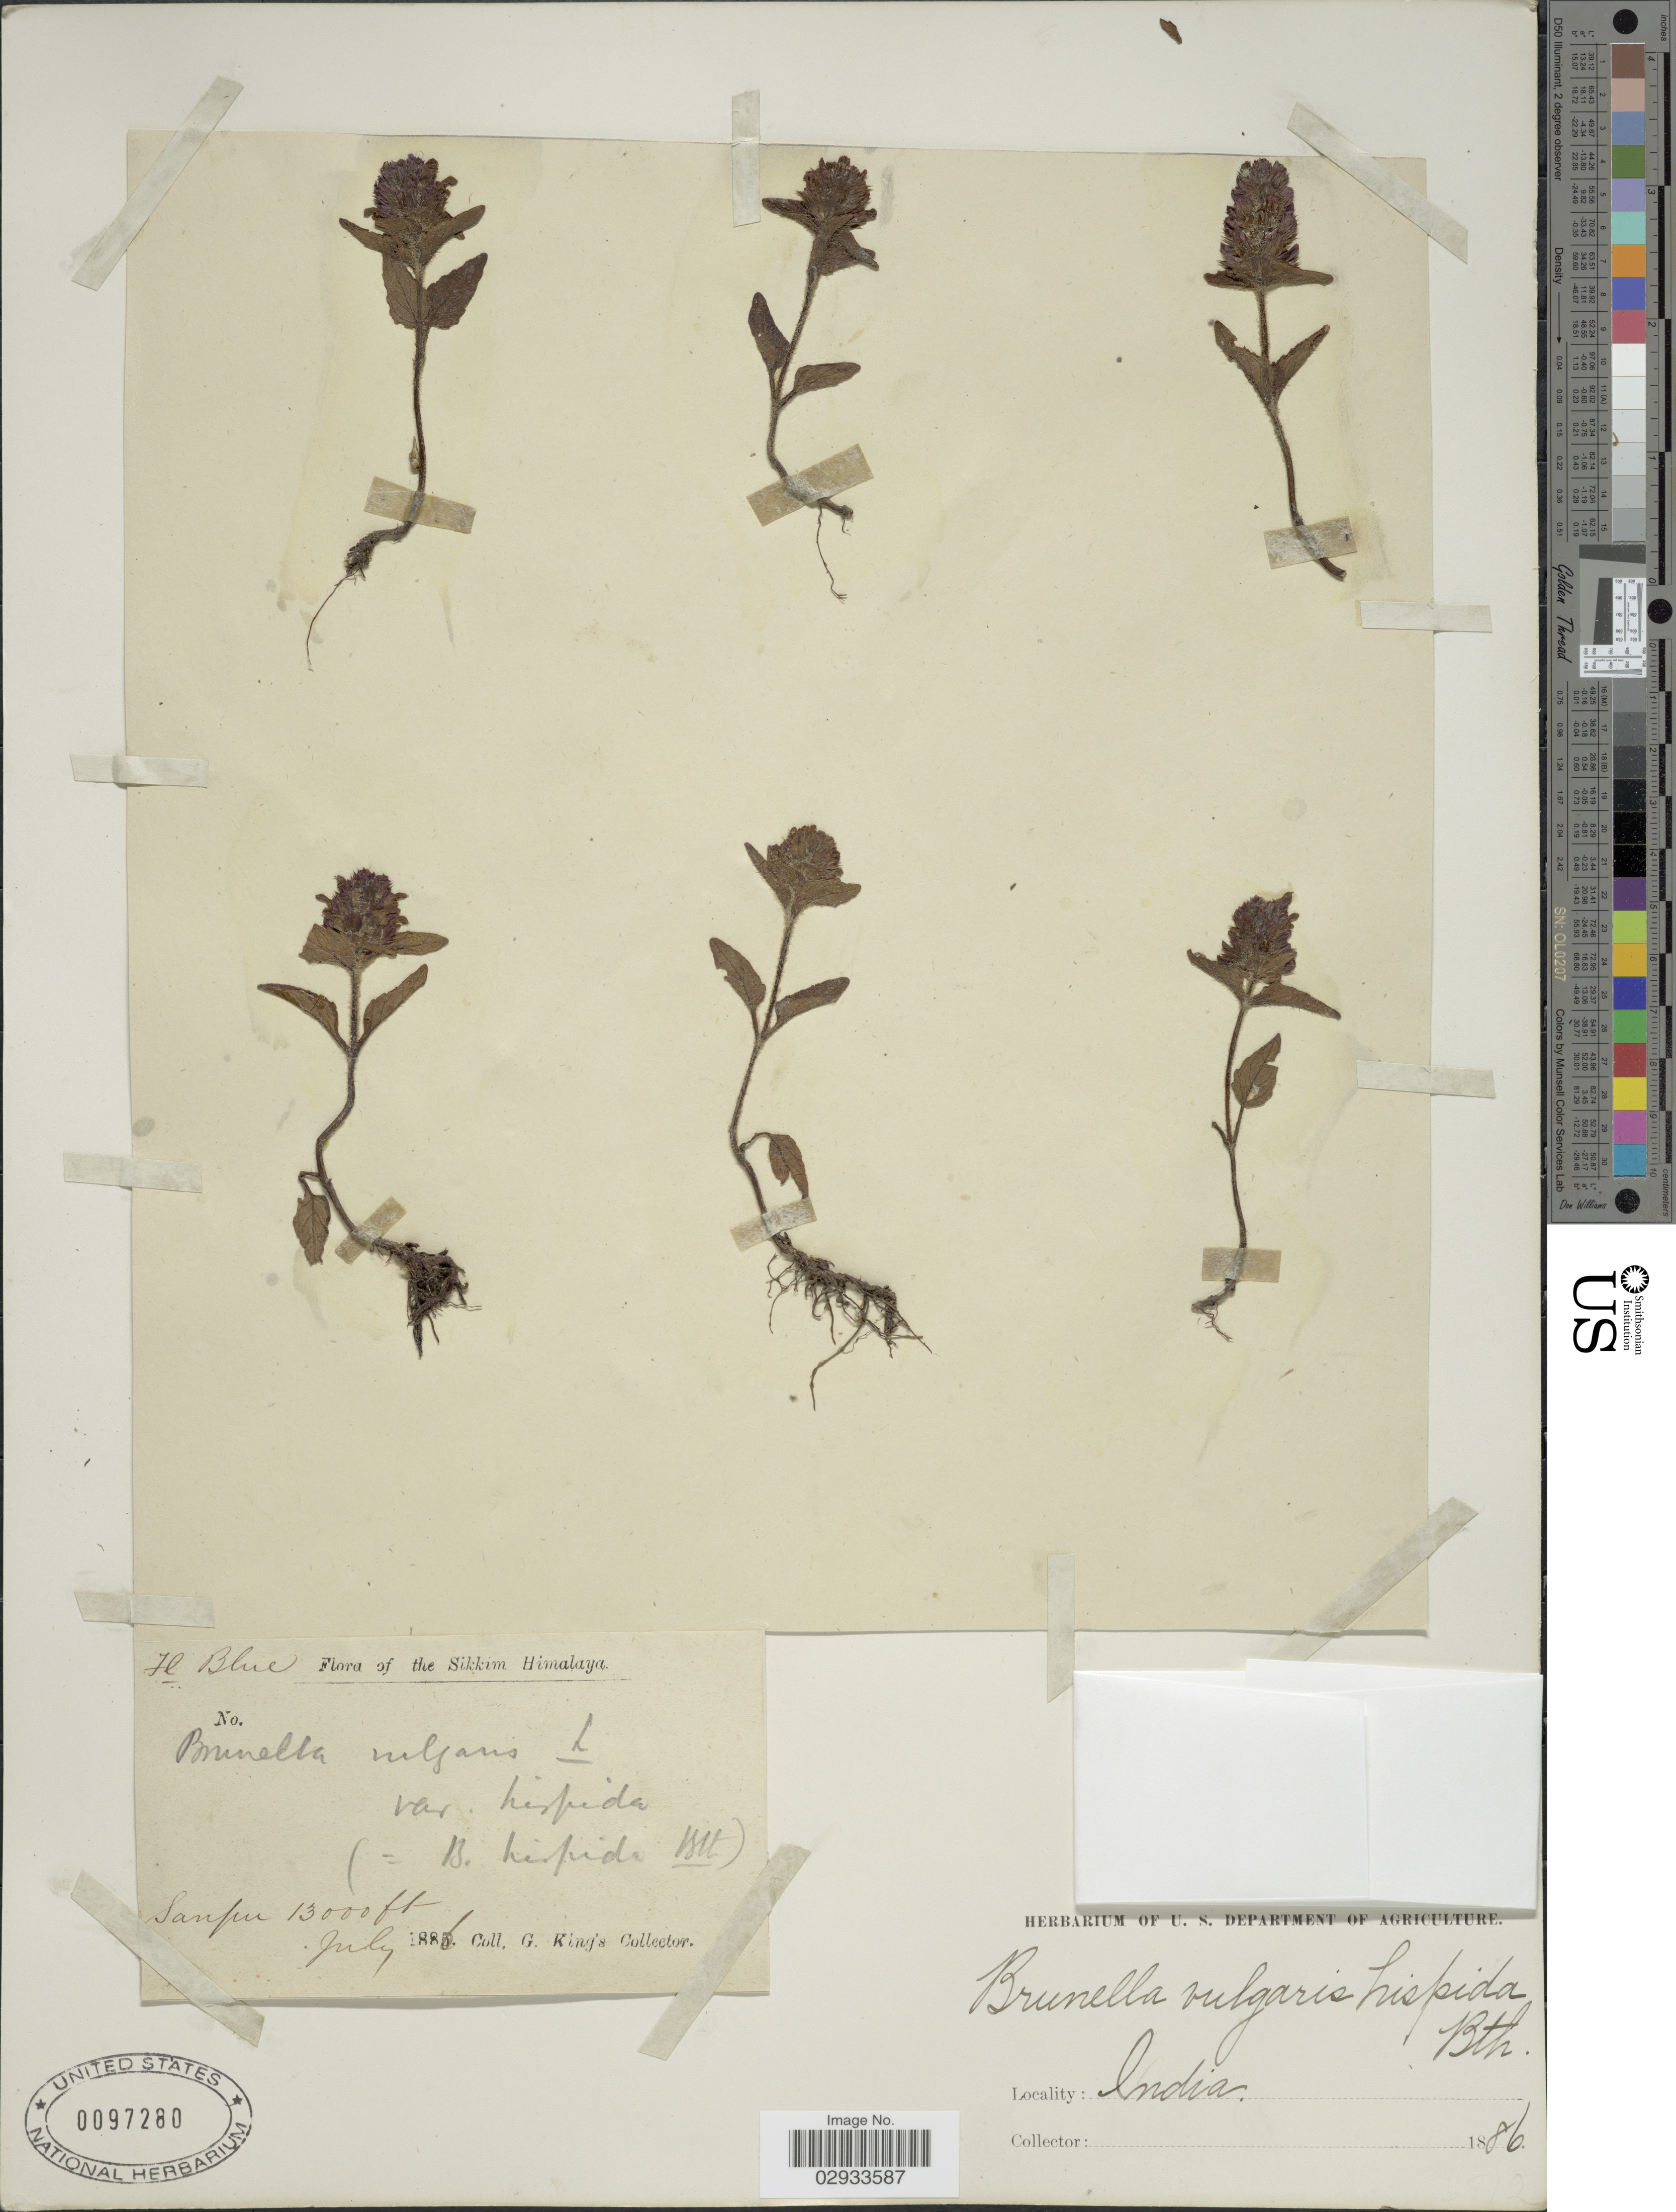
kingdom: Plantae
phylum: Tracheophyta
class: Magnoliopsida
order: Lamiales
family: Lamiaceae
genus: Prunella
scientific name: Prunella vulgaris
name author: L.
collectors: Dr. King's collector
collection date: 1886-07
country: India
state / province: Sikkim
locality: The Sikkim Himalaya, Sanpu.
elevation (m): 3962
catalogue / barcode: US 97280